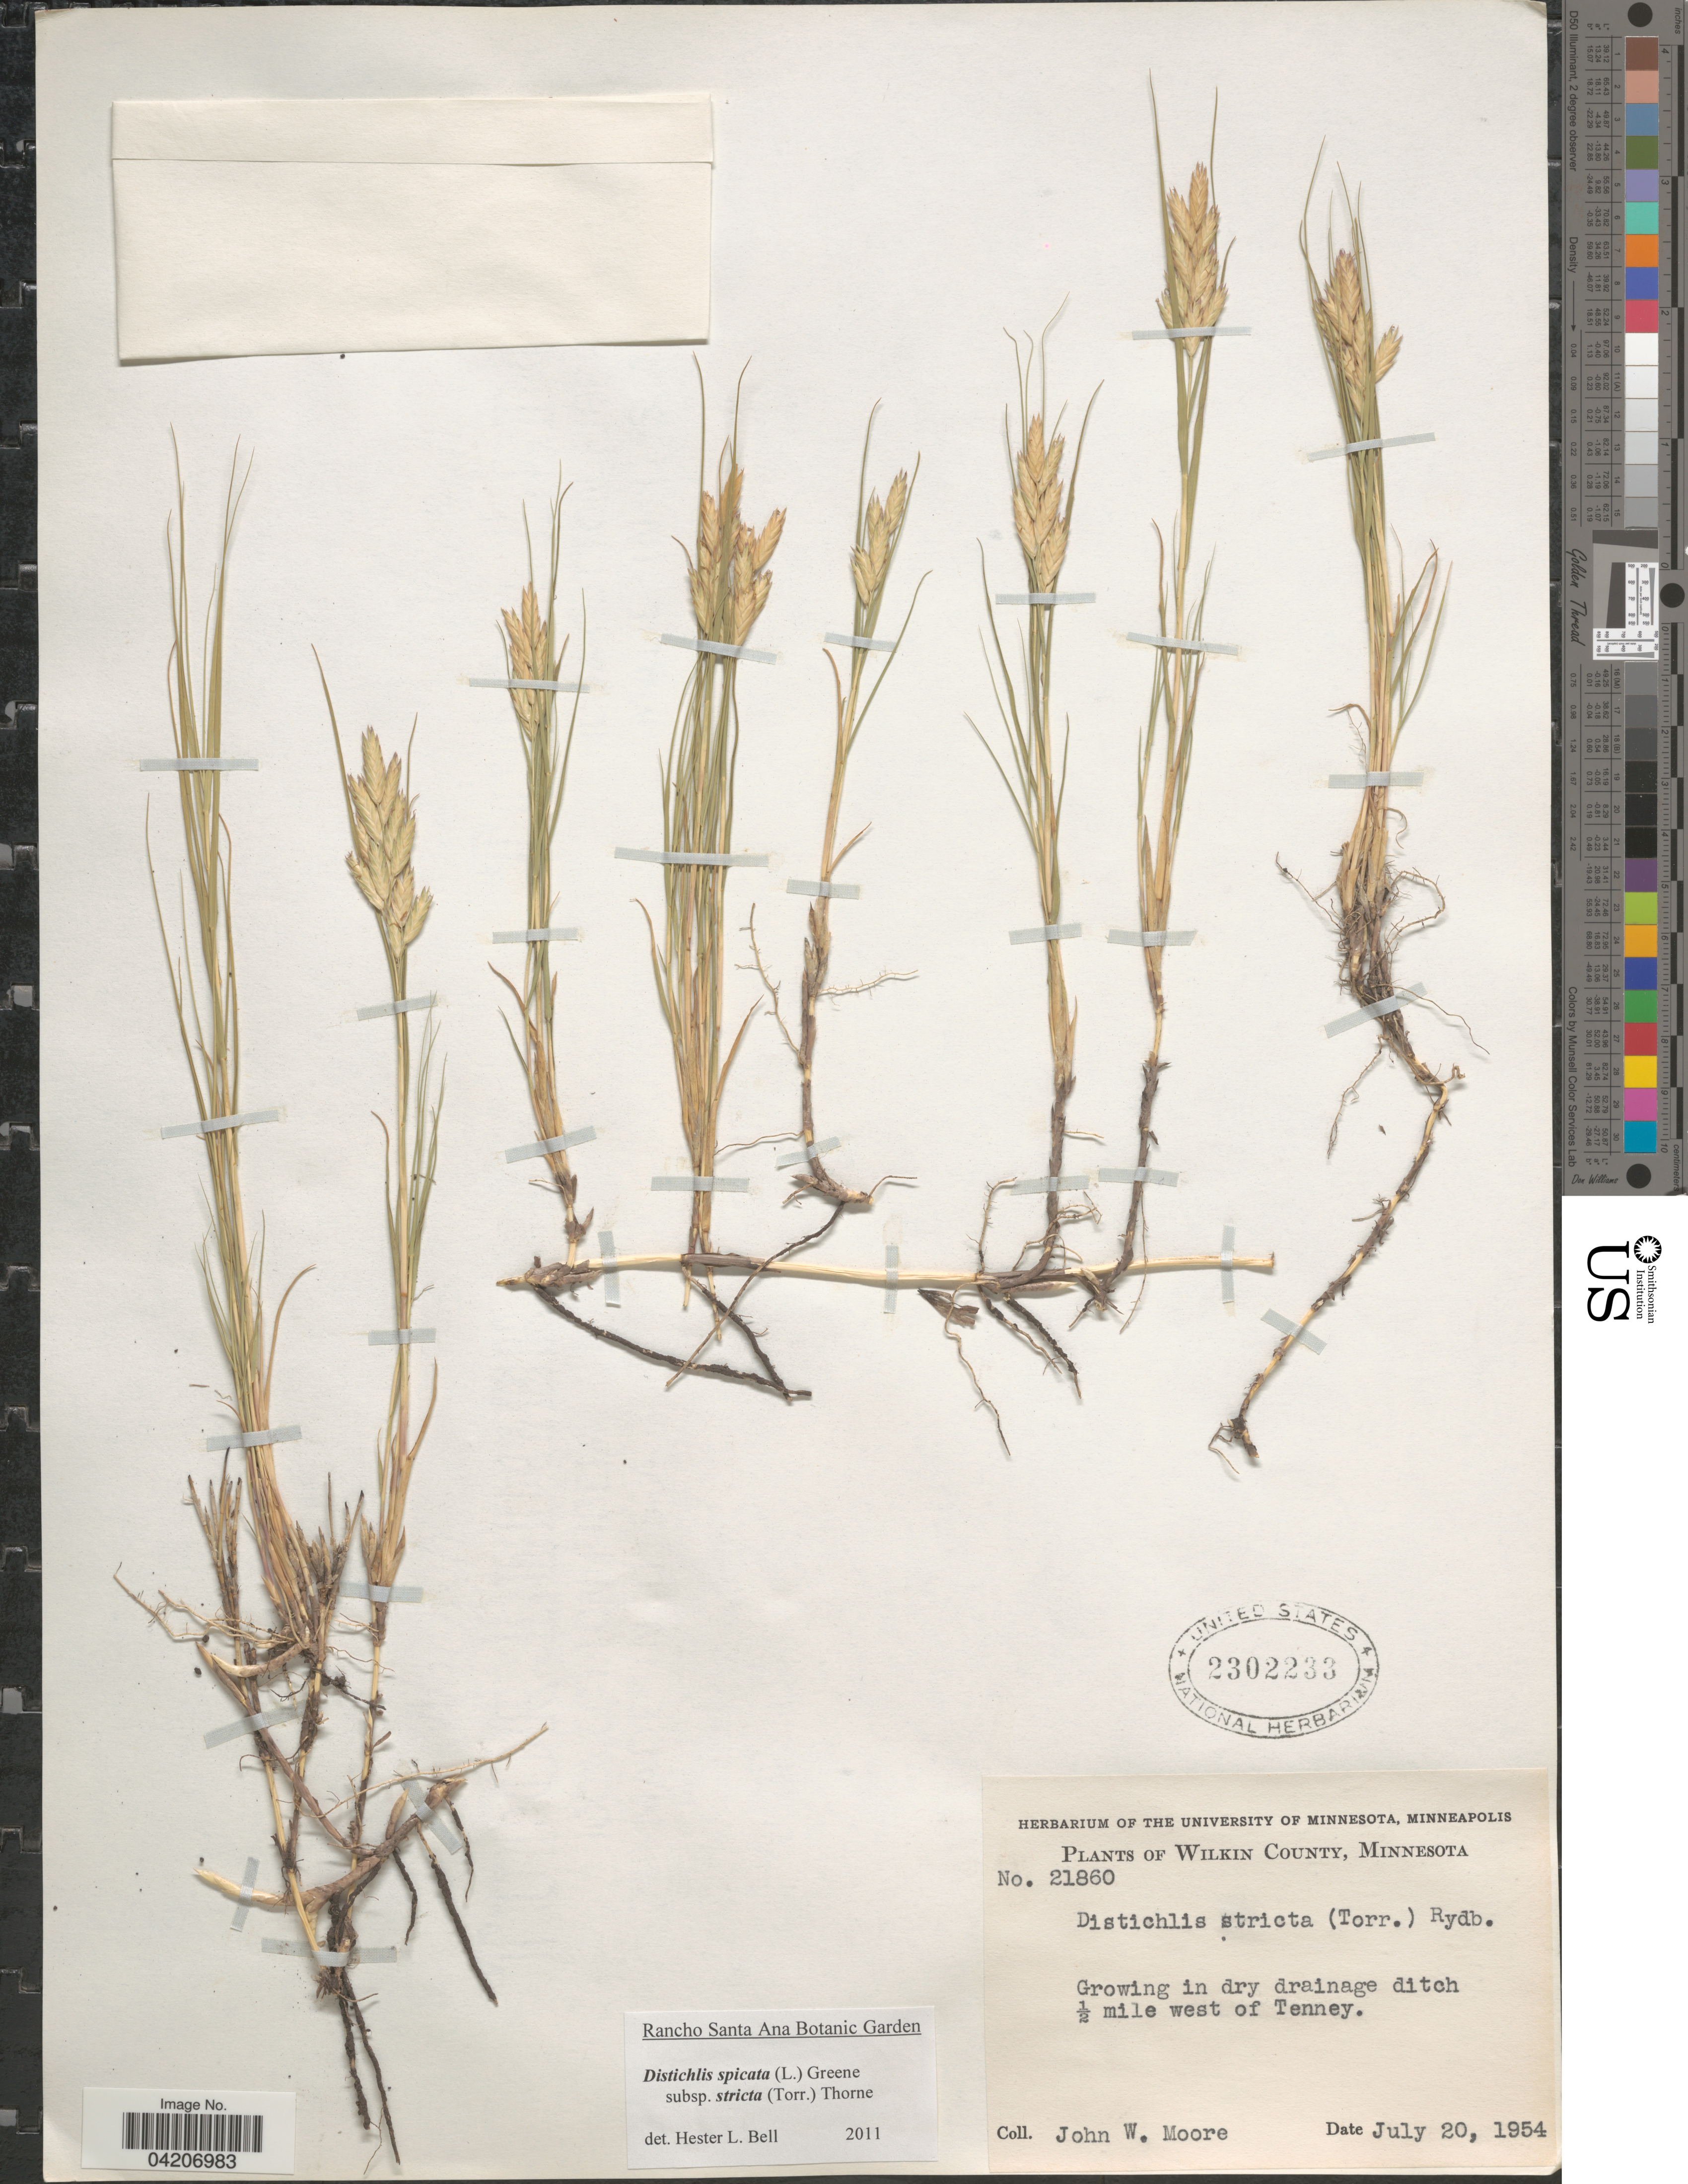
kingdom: Plantae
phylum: Tracheophyta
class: Liliopsida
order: Poales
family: Poaceae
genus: Distichlis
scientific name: Distichlis spicata subsp. stricta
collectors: J. Moore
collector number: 21860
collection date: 1954-07-20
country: United States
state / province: Minnesota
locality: Wilkin County. Growing in dry drainage ditch ½ mile west of Tenney.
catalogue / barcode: US 2302233